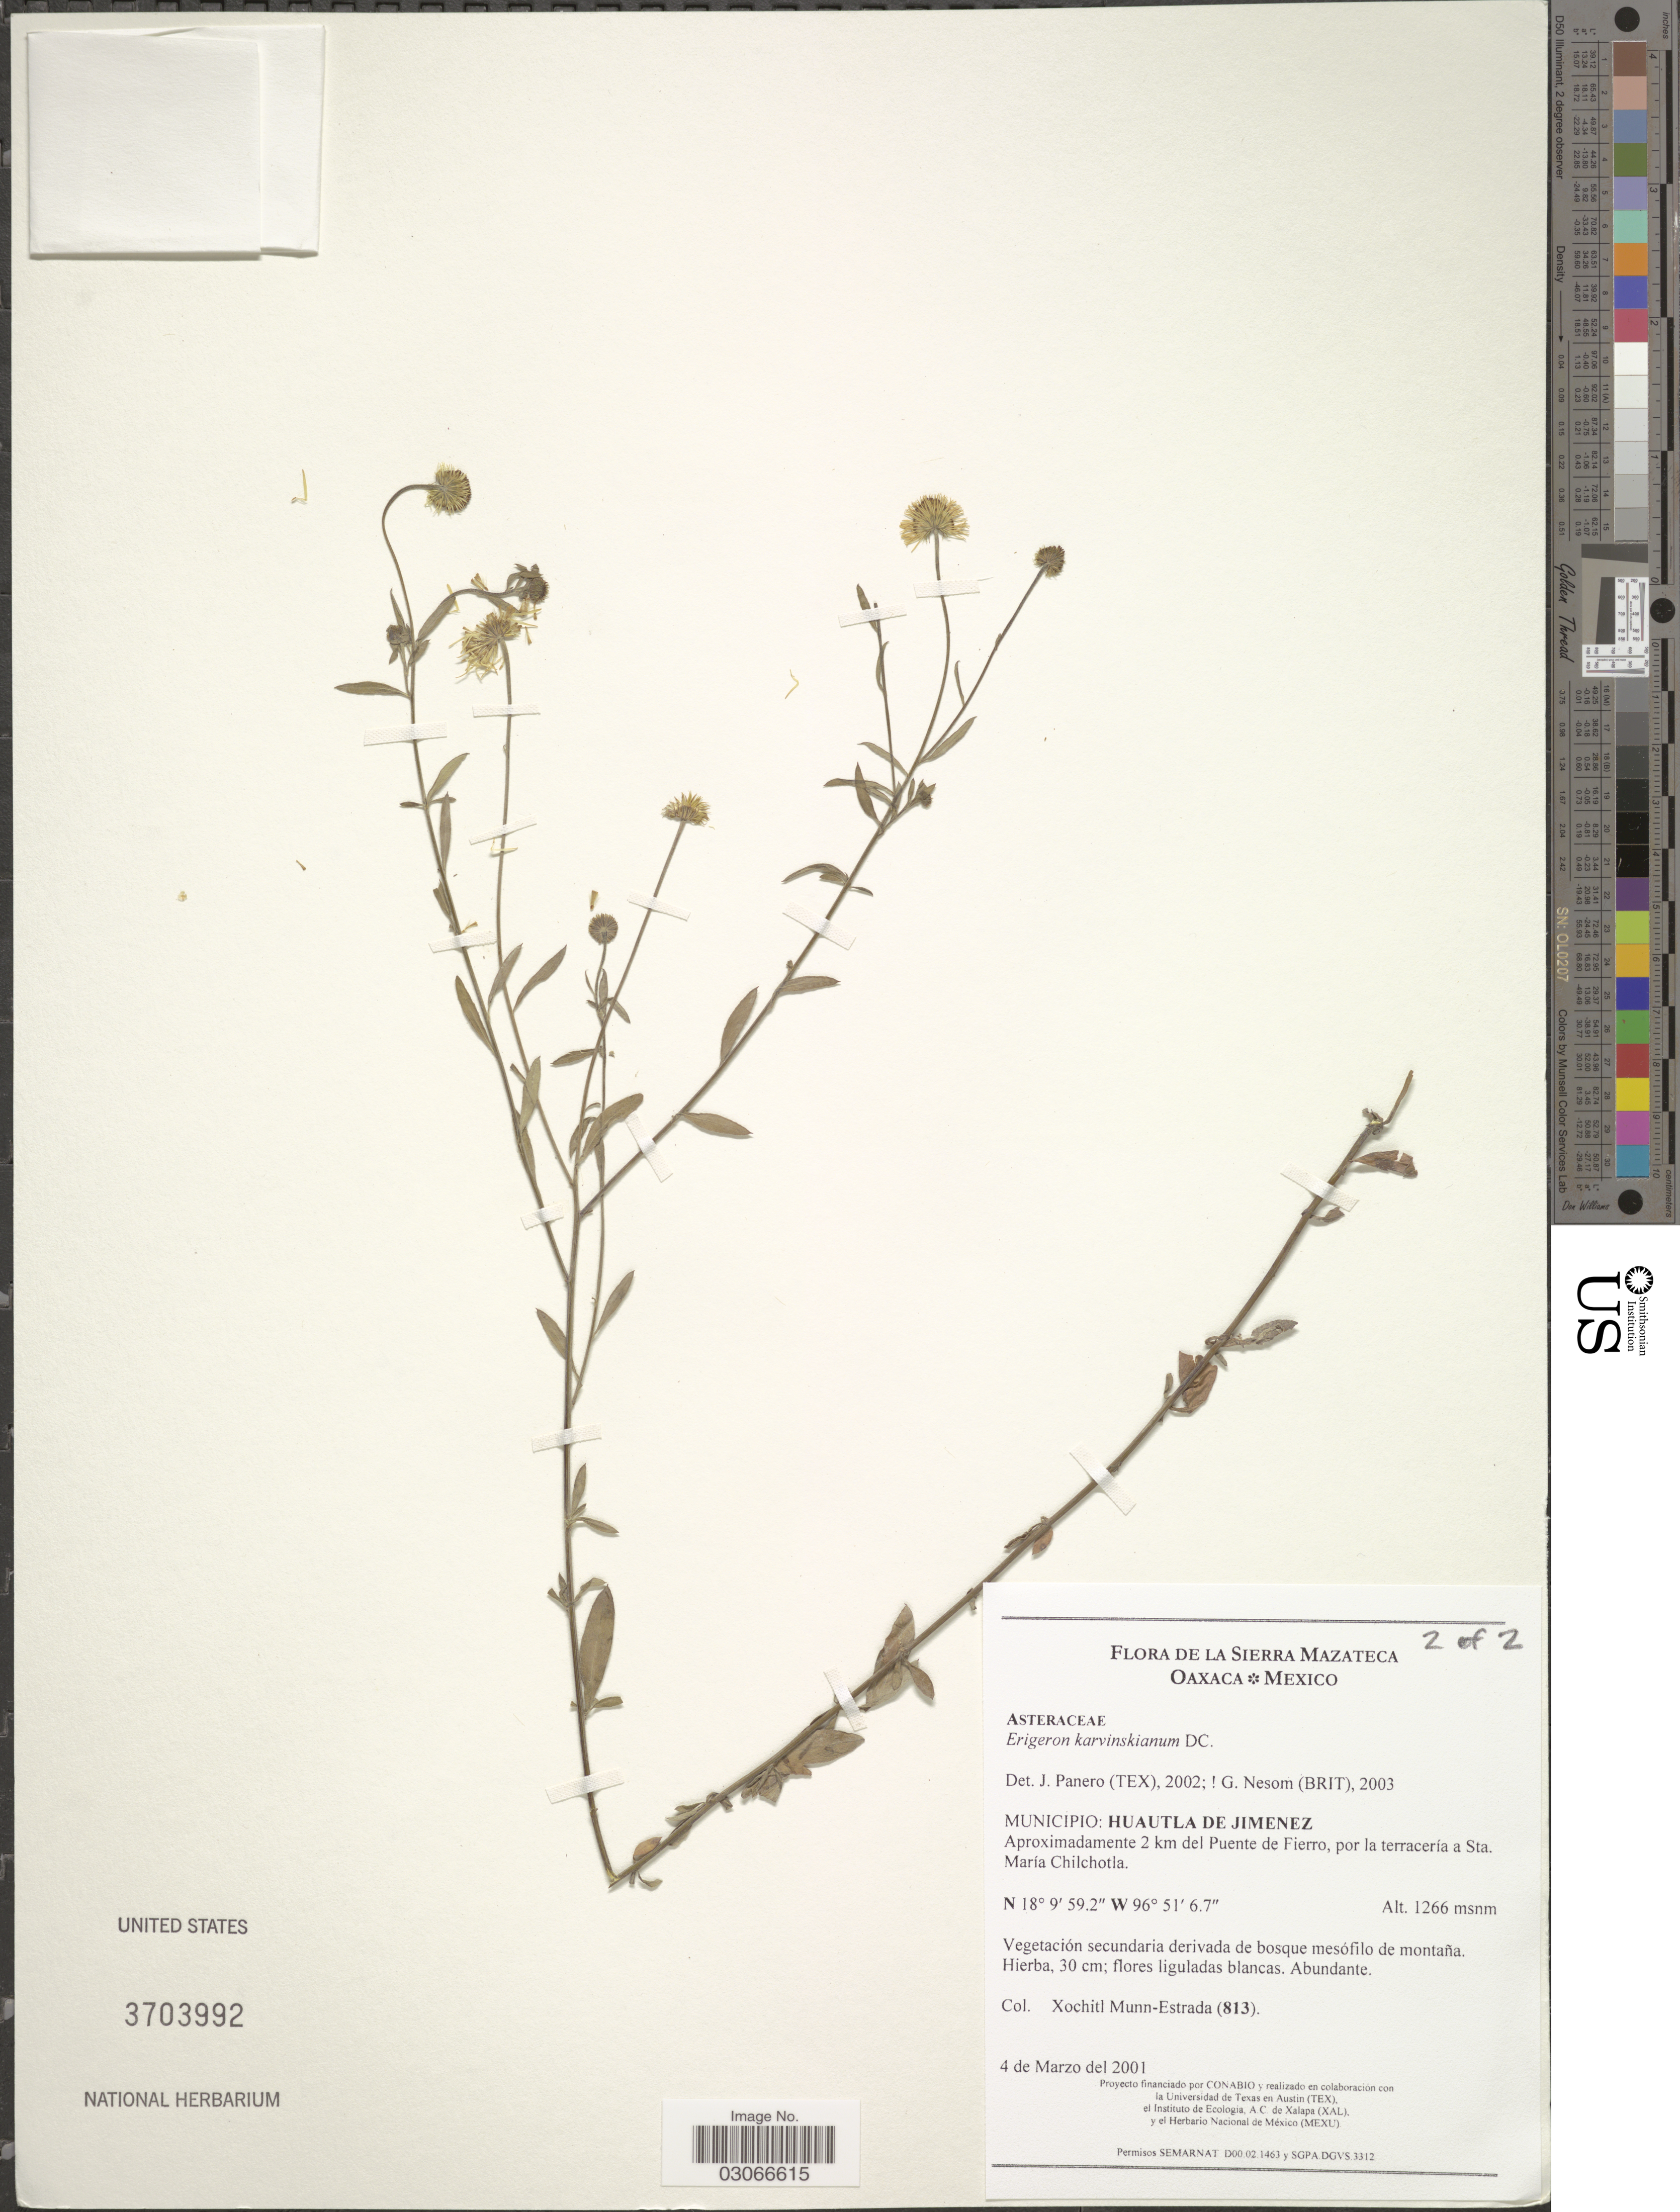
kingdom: Plantae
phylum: Tracheophyta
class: Magnoliopsida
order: Asterales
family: Asteraceae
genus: Erigeron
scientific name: Erigeron karvinskianus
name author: DC.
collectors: X. Munn-Estrada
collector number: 813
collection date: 2001-03-04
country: Mexico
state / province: Oaxaca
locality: De La Sierra Mazateca. Municipio: Huautla De Jimenez. Aproximadamente 2 km del Puente de Fierro, por la terracería a Sta. María Chilcotla.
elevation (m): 1266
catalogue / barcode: US 3703992